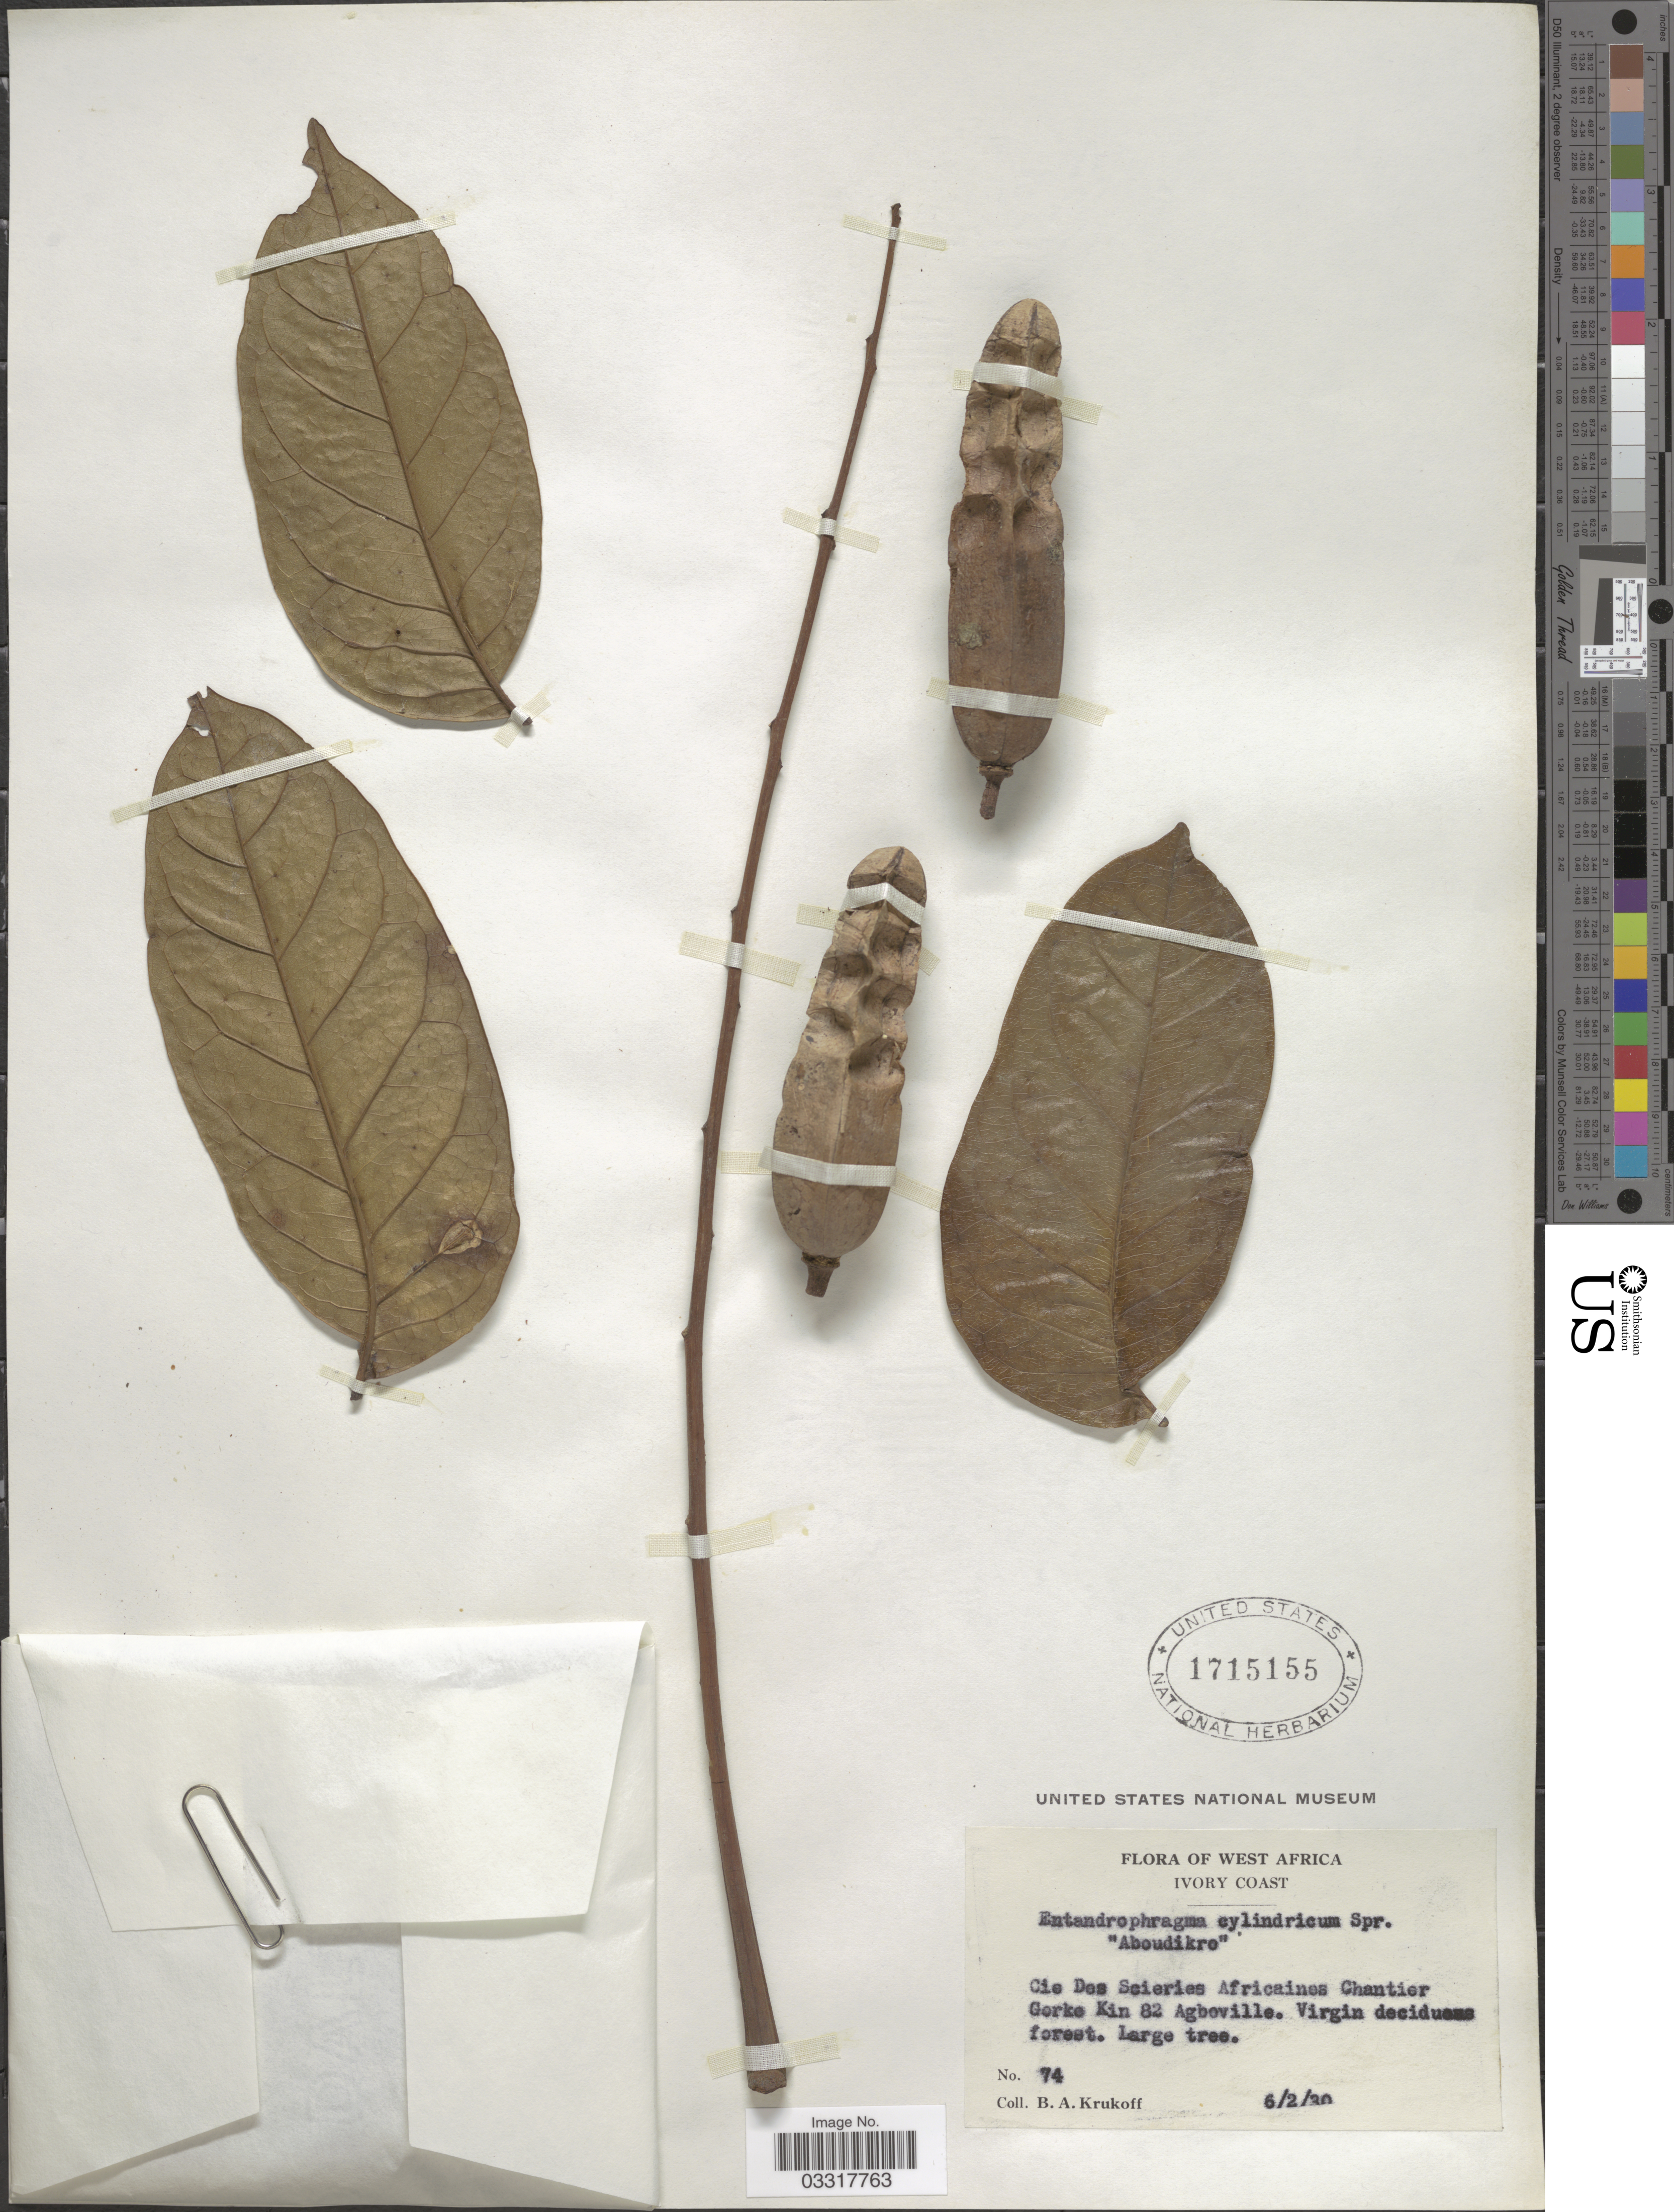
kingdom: Plantae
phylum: Tracheophyta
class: Magnoliopsida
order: Sapindales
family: Meliaceae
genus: Entandrophragma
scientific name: Entandrophragma cylindricum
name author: (Sprague) Sprague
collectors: B. A. Krukoff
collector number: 74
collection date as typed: Transcribed d/m/y: 6/2/30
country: Ivory Coast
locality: West Africa, Cie Des Scieries Africaines Chantier Gorke Kin 82 Agboville.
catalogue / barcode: US 1715155